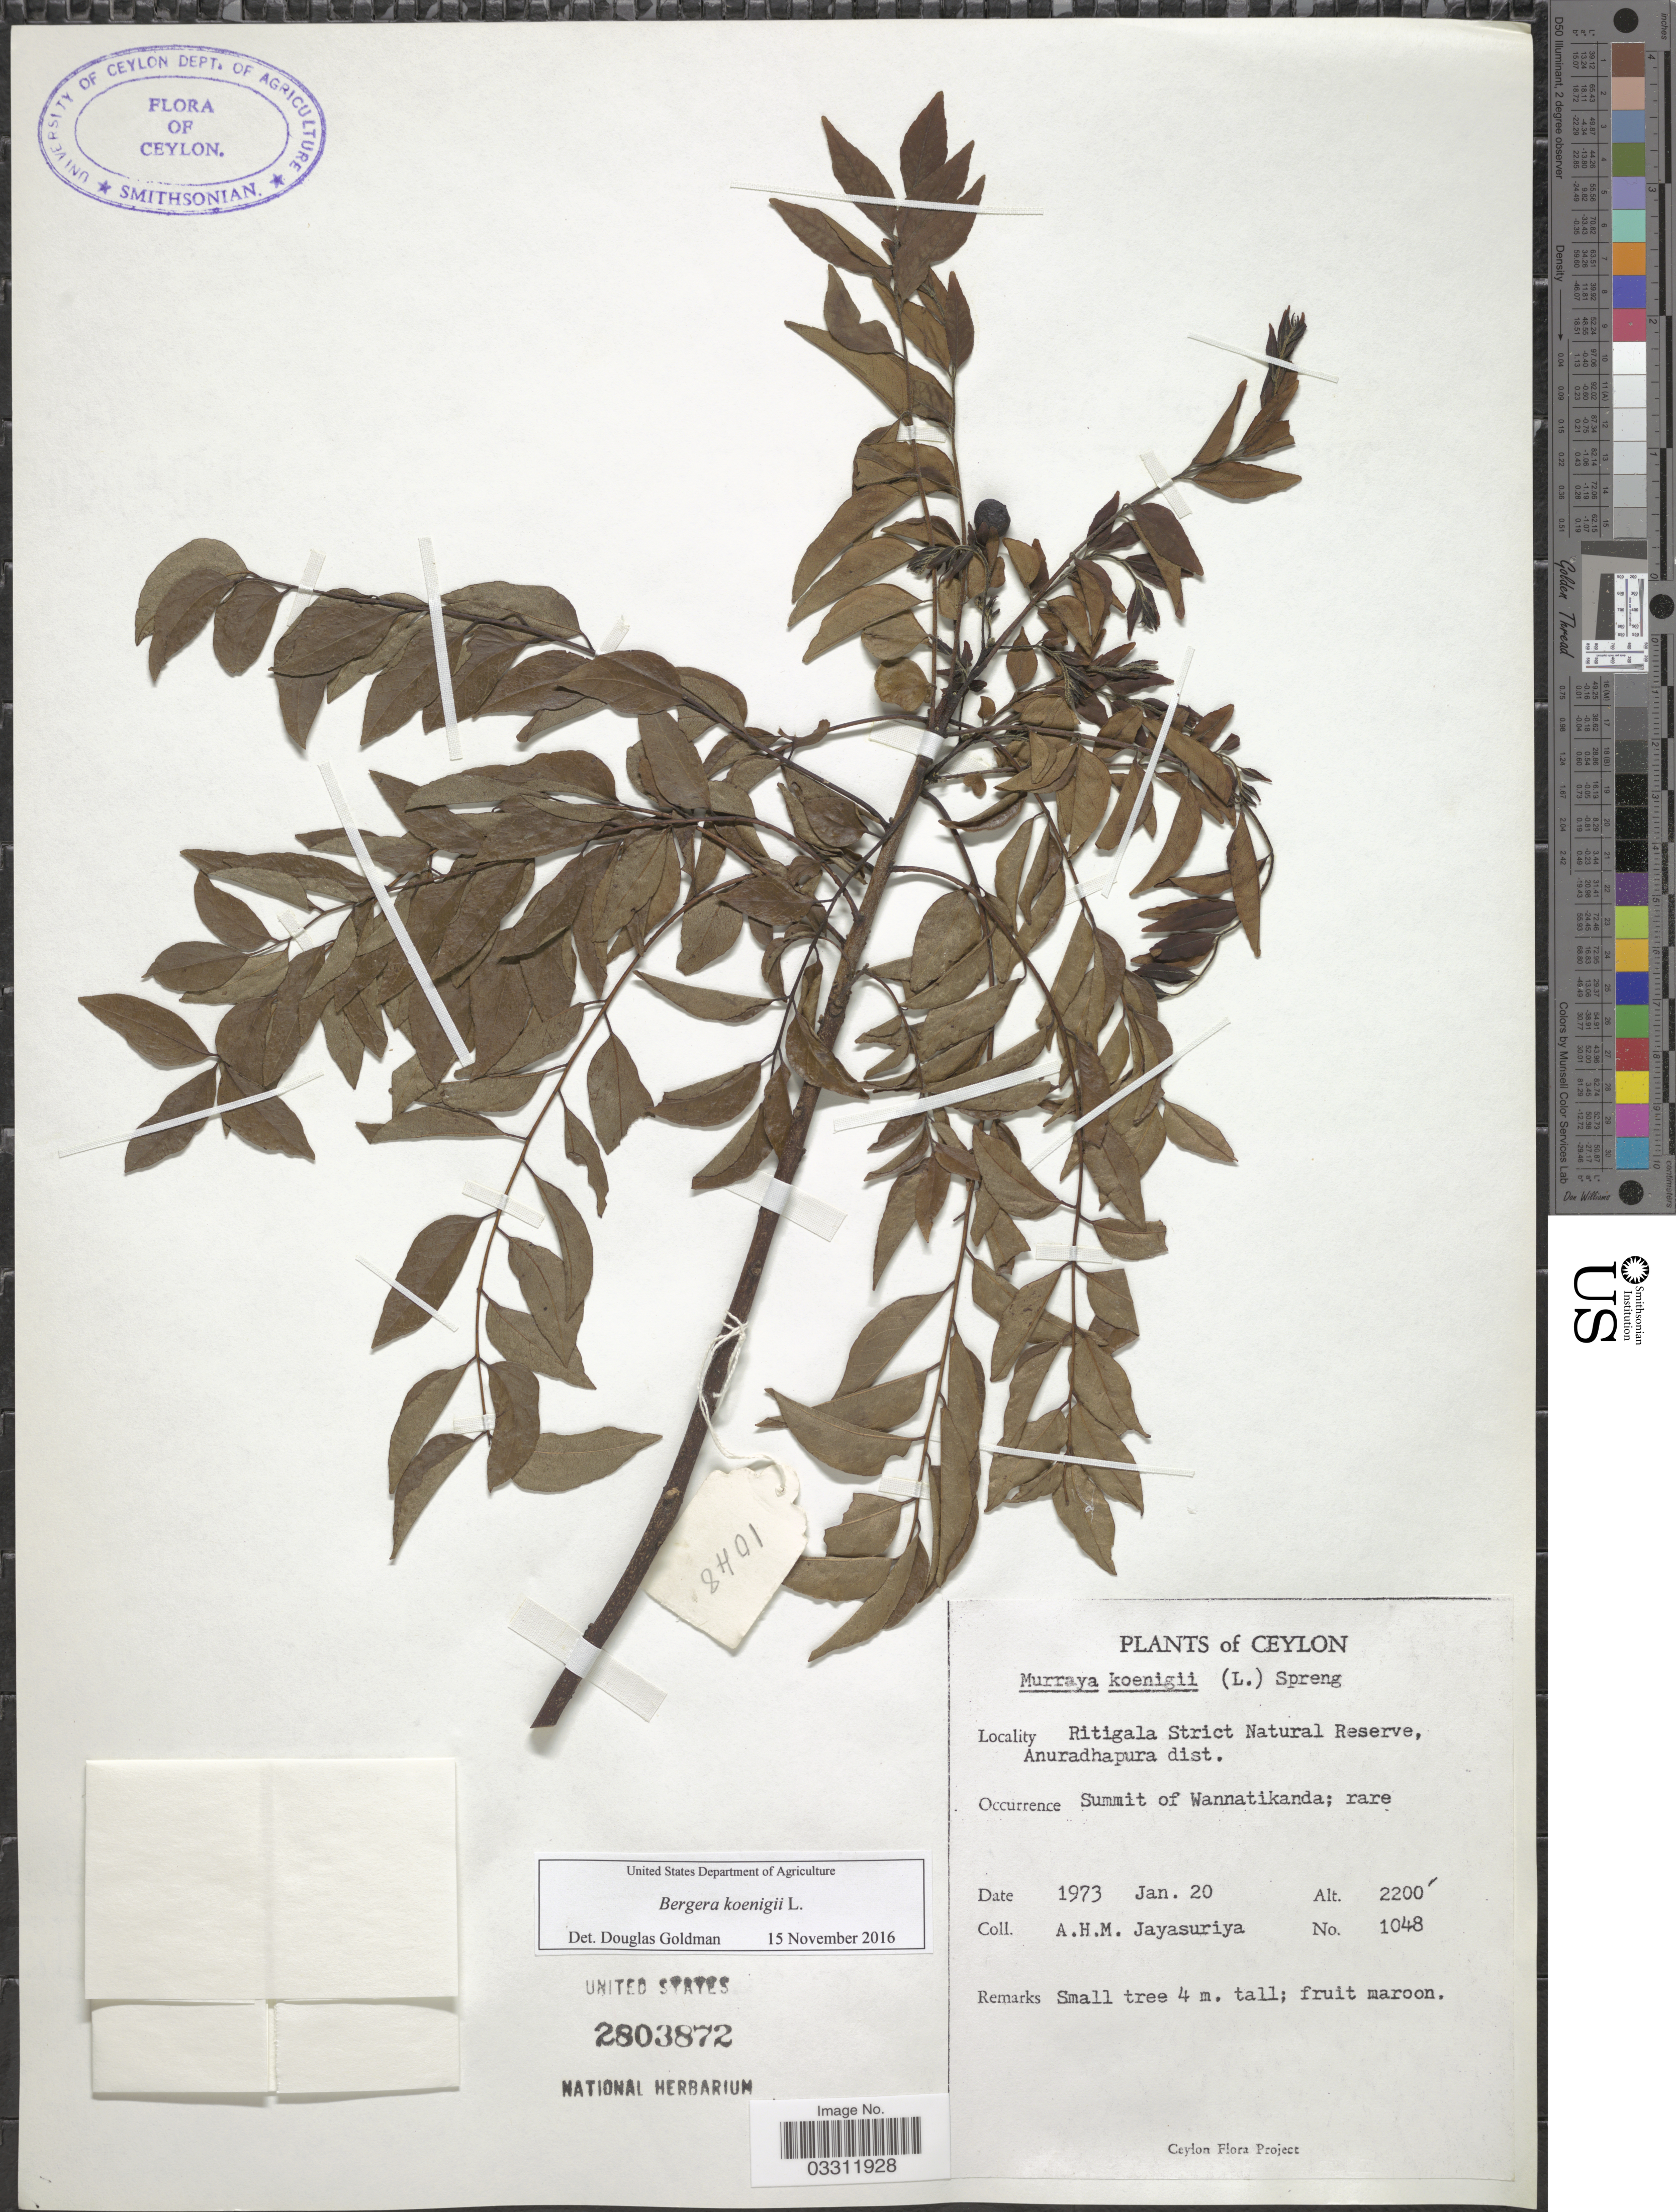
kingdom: Plantae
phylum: Tracheophyta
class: Magnoliopsida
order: Sapindales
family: Rutaceae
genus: Bergera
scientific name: Bergera koenigii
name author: L.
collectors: A. H. Jayasuriya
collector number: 1048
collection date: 1973-01-20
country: Sri Lanka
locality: Ceylon. Ritigala Strict Natural Reserve, Anuradhapura dist. Summit of Wannatikanda.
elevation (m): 671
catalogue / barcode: US 2803872